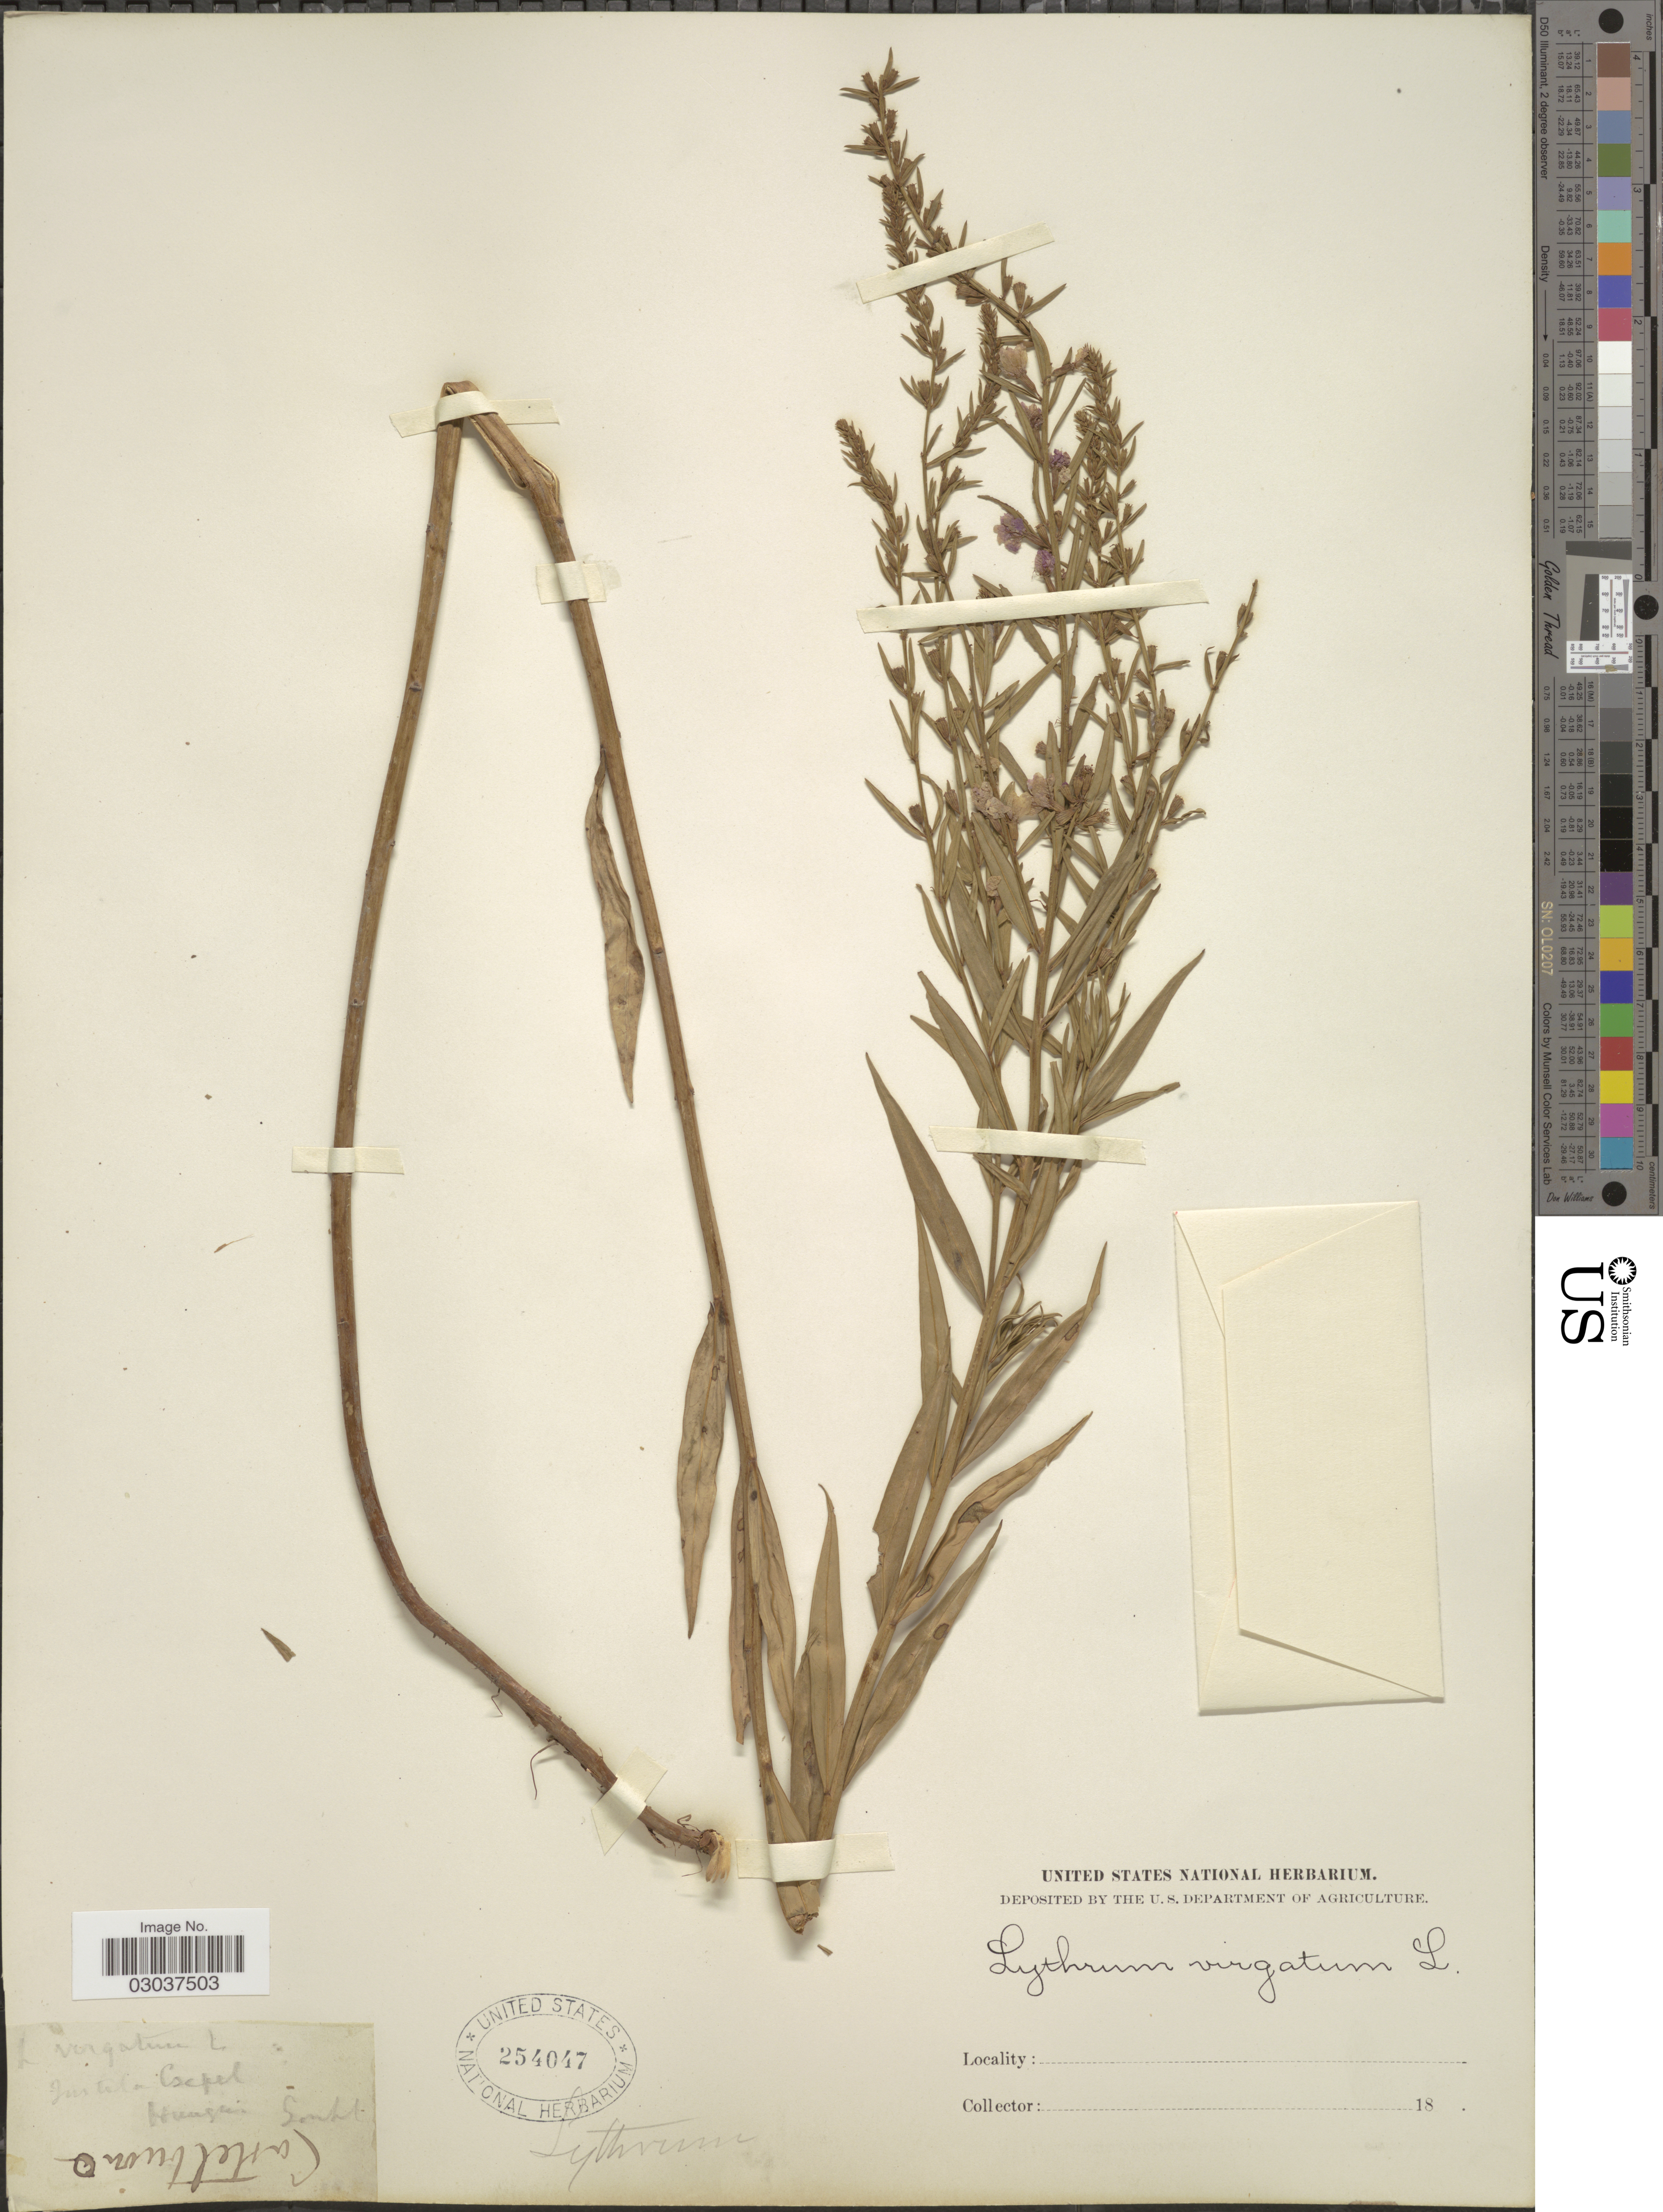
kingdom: Plantae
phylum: Tracheophyta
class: Magnoliopsida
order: Myrtales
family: Lythraceae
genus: Lythrum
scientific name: Lythrum virgatum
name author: L.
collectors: D. Castellon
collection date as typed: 18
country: Hungary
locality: Insel á Csepel Huangria Sombet. [interpreted]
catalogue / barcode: US 254047